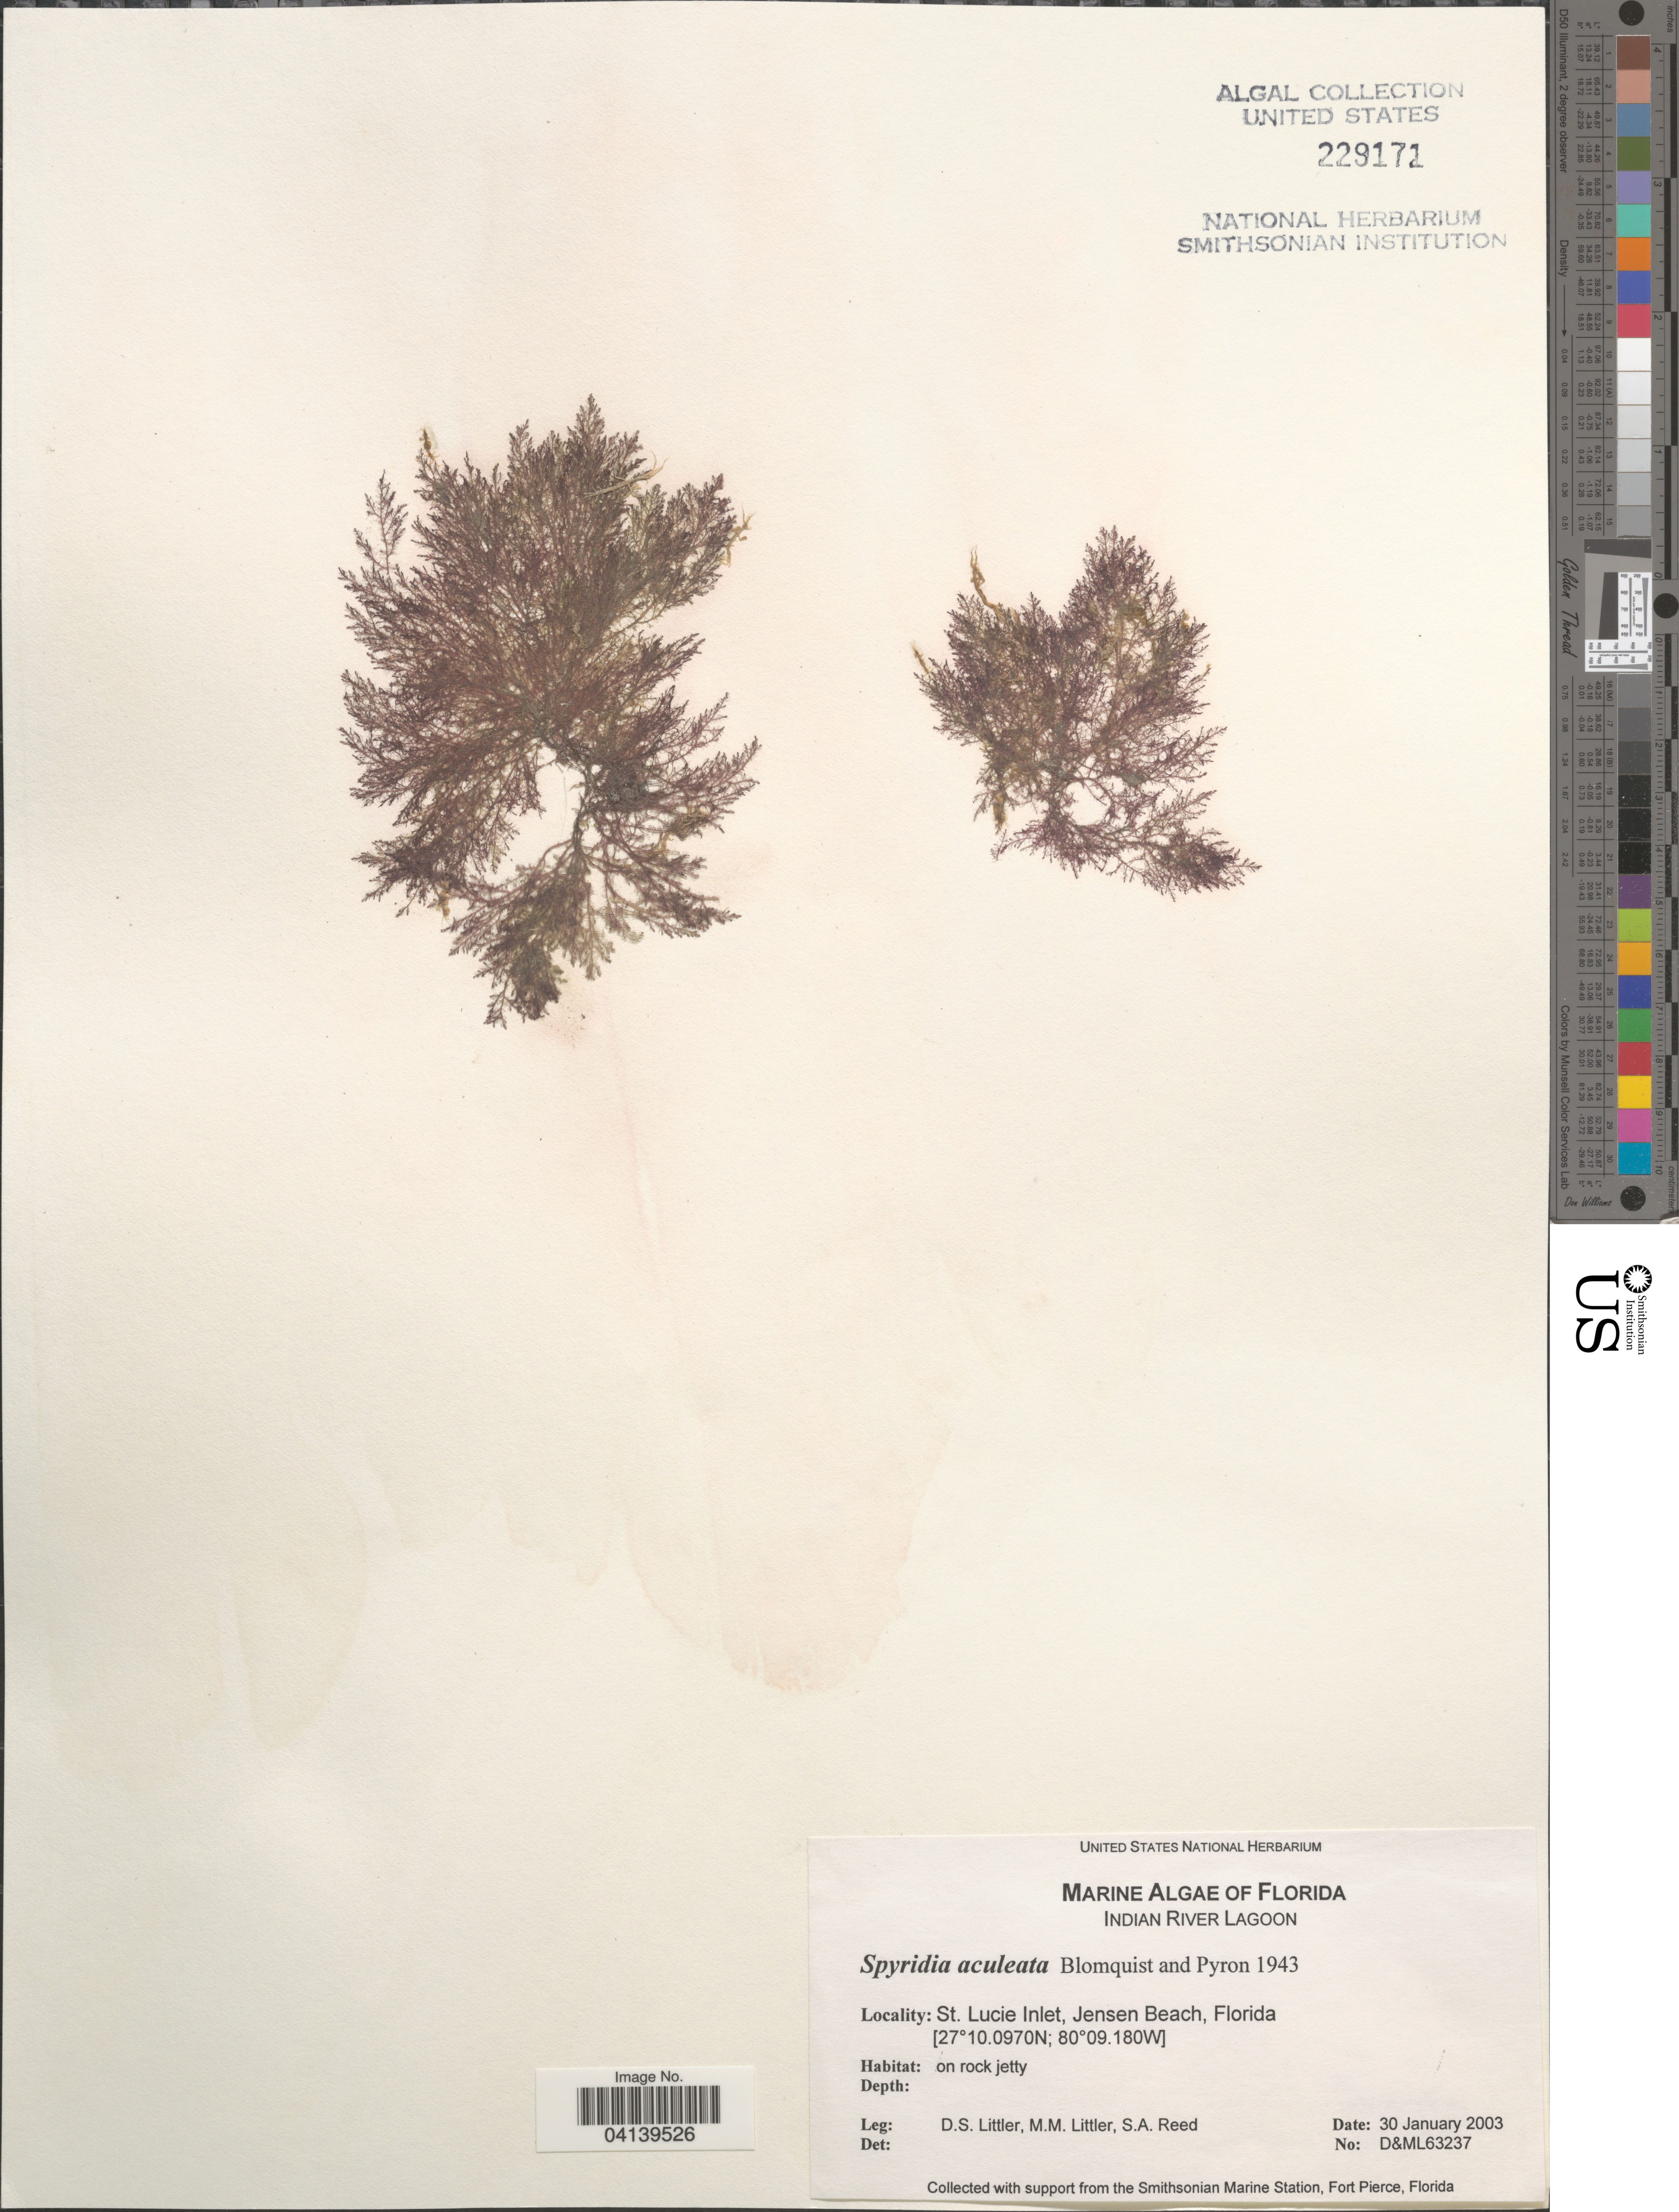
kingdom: Plantae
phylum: Rhodophyta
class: Florideophyceae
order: Ceramiales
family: Spyridiaceae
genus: Spyridia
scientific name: Spyridia aculeata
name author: (C. Agardh ex Decne.) Kütz.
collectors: D. S. Littler & S. Reed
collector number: D&ML63237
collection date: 2003-01-30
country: United States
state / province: Florida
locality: Indian River Lagoon. St. Lucie Inlet, Jensen Beach.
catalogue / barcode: US 229171